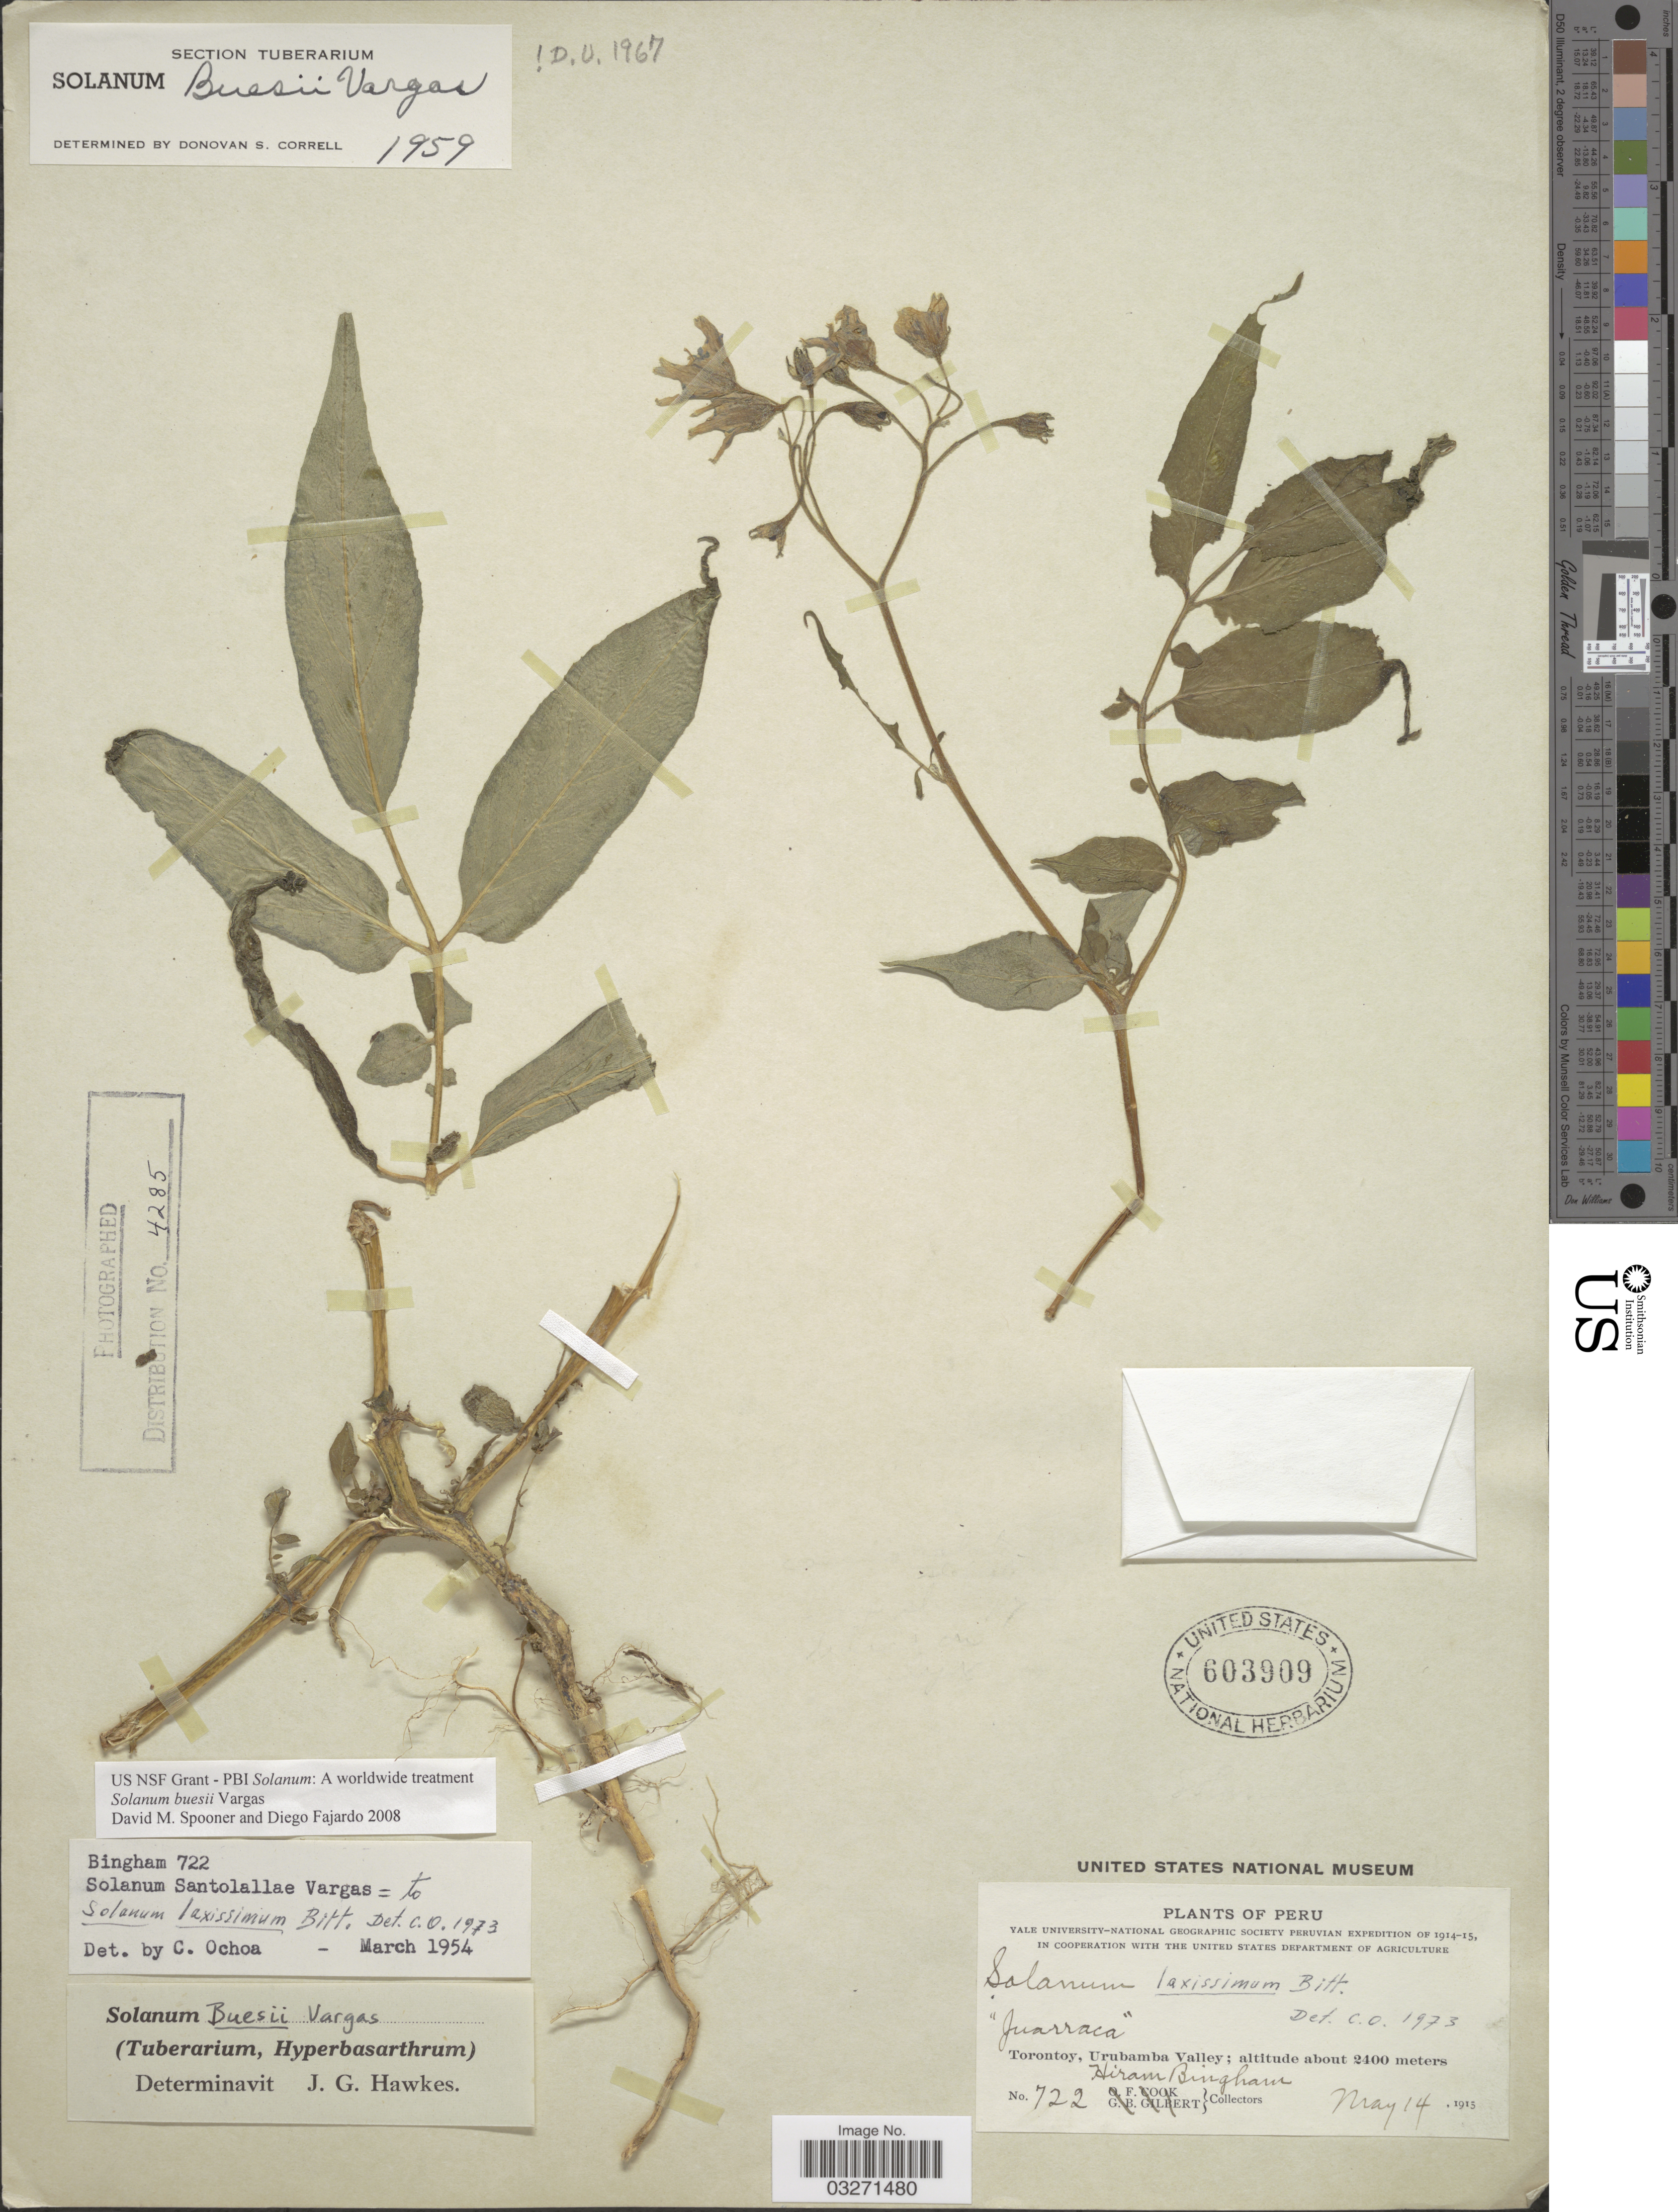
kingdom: Plantae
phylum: Tracheophyta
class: Magnoliopsida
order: Solanales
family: Solanaceae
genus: Solanum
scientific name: Solanum buesii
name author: Vargas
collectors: H. Bingham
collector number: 722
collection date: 1915-05-14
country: Peru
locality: Torontoy, Urubamba Valley.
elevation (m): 2400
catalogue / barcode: US 603909